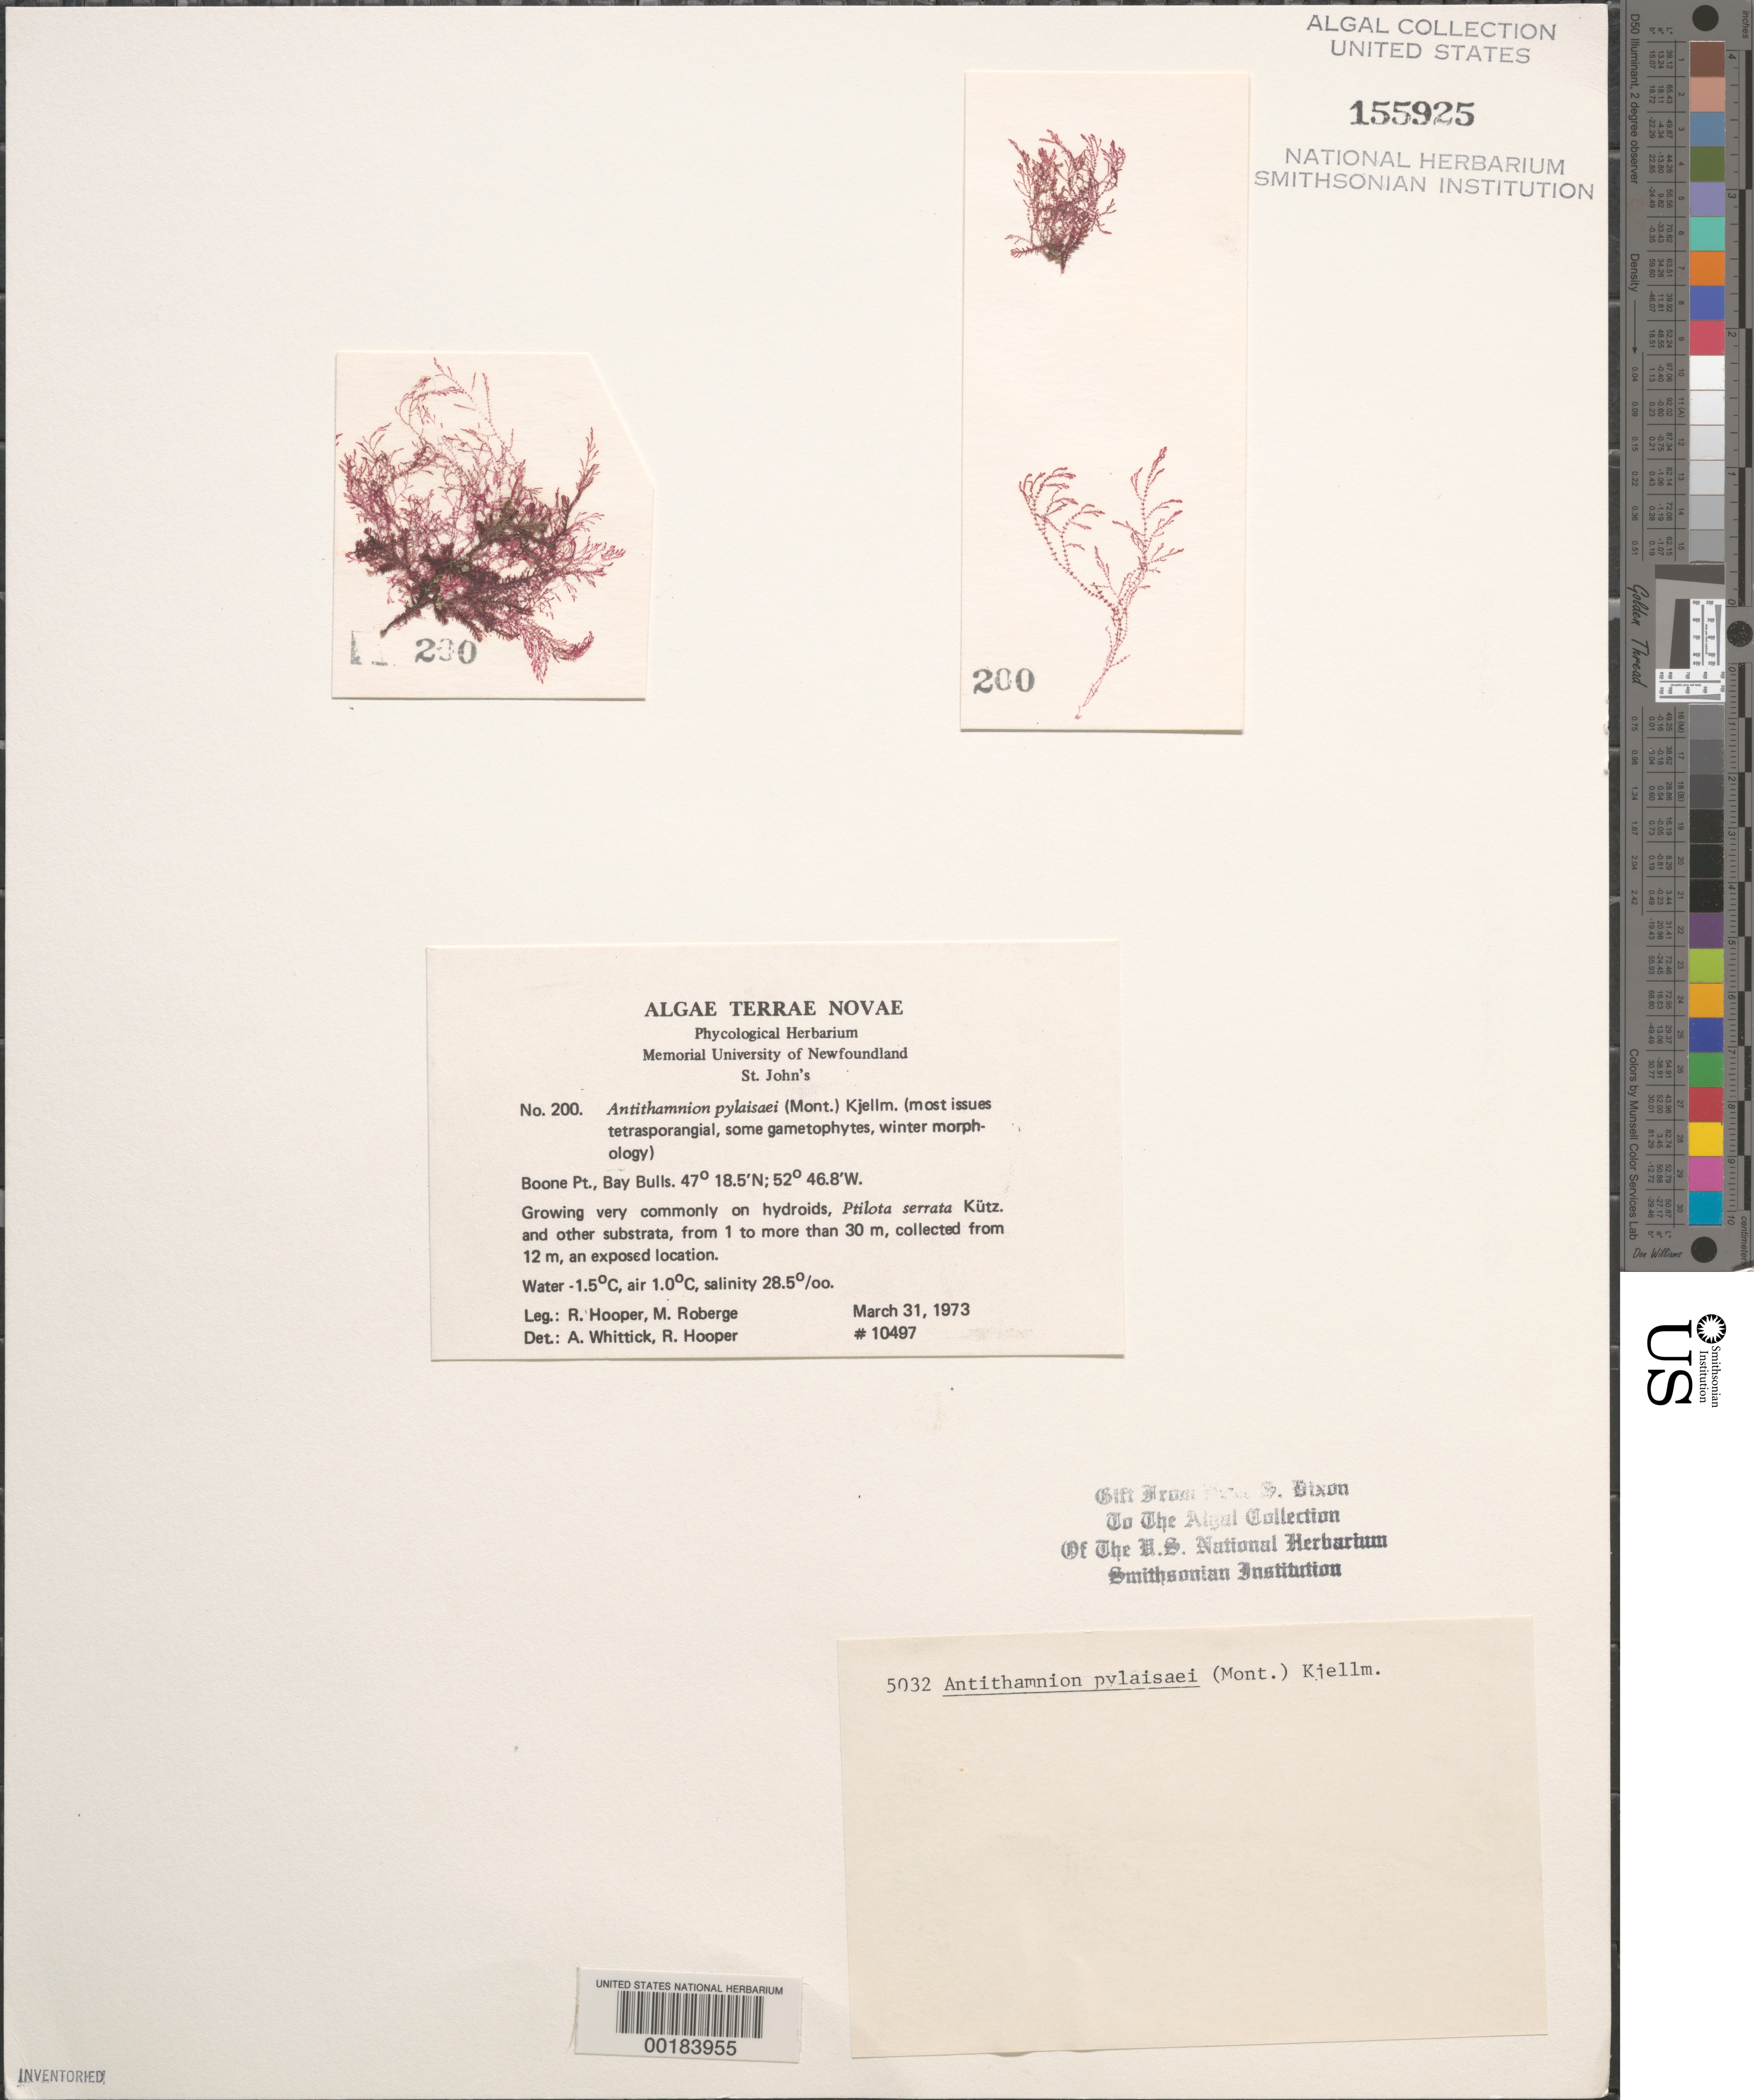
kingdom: Plantae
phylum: Rhodophyta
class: Florideophyceae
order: Ceramiales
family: Ceramiaceae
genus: Scagelia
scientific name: Scagelia pylaisaei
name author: (Montagne) M.J. Wynne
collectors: R. G. Hooper & M. Roberge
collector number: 10497 & PSD 5032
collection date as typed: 31 Mar 1973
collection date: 1973-03-31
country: Canada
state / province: Newfoundland and Labrador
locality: Boone Point, Bay Bulls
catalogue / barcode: US 155925